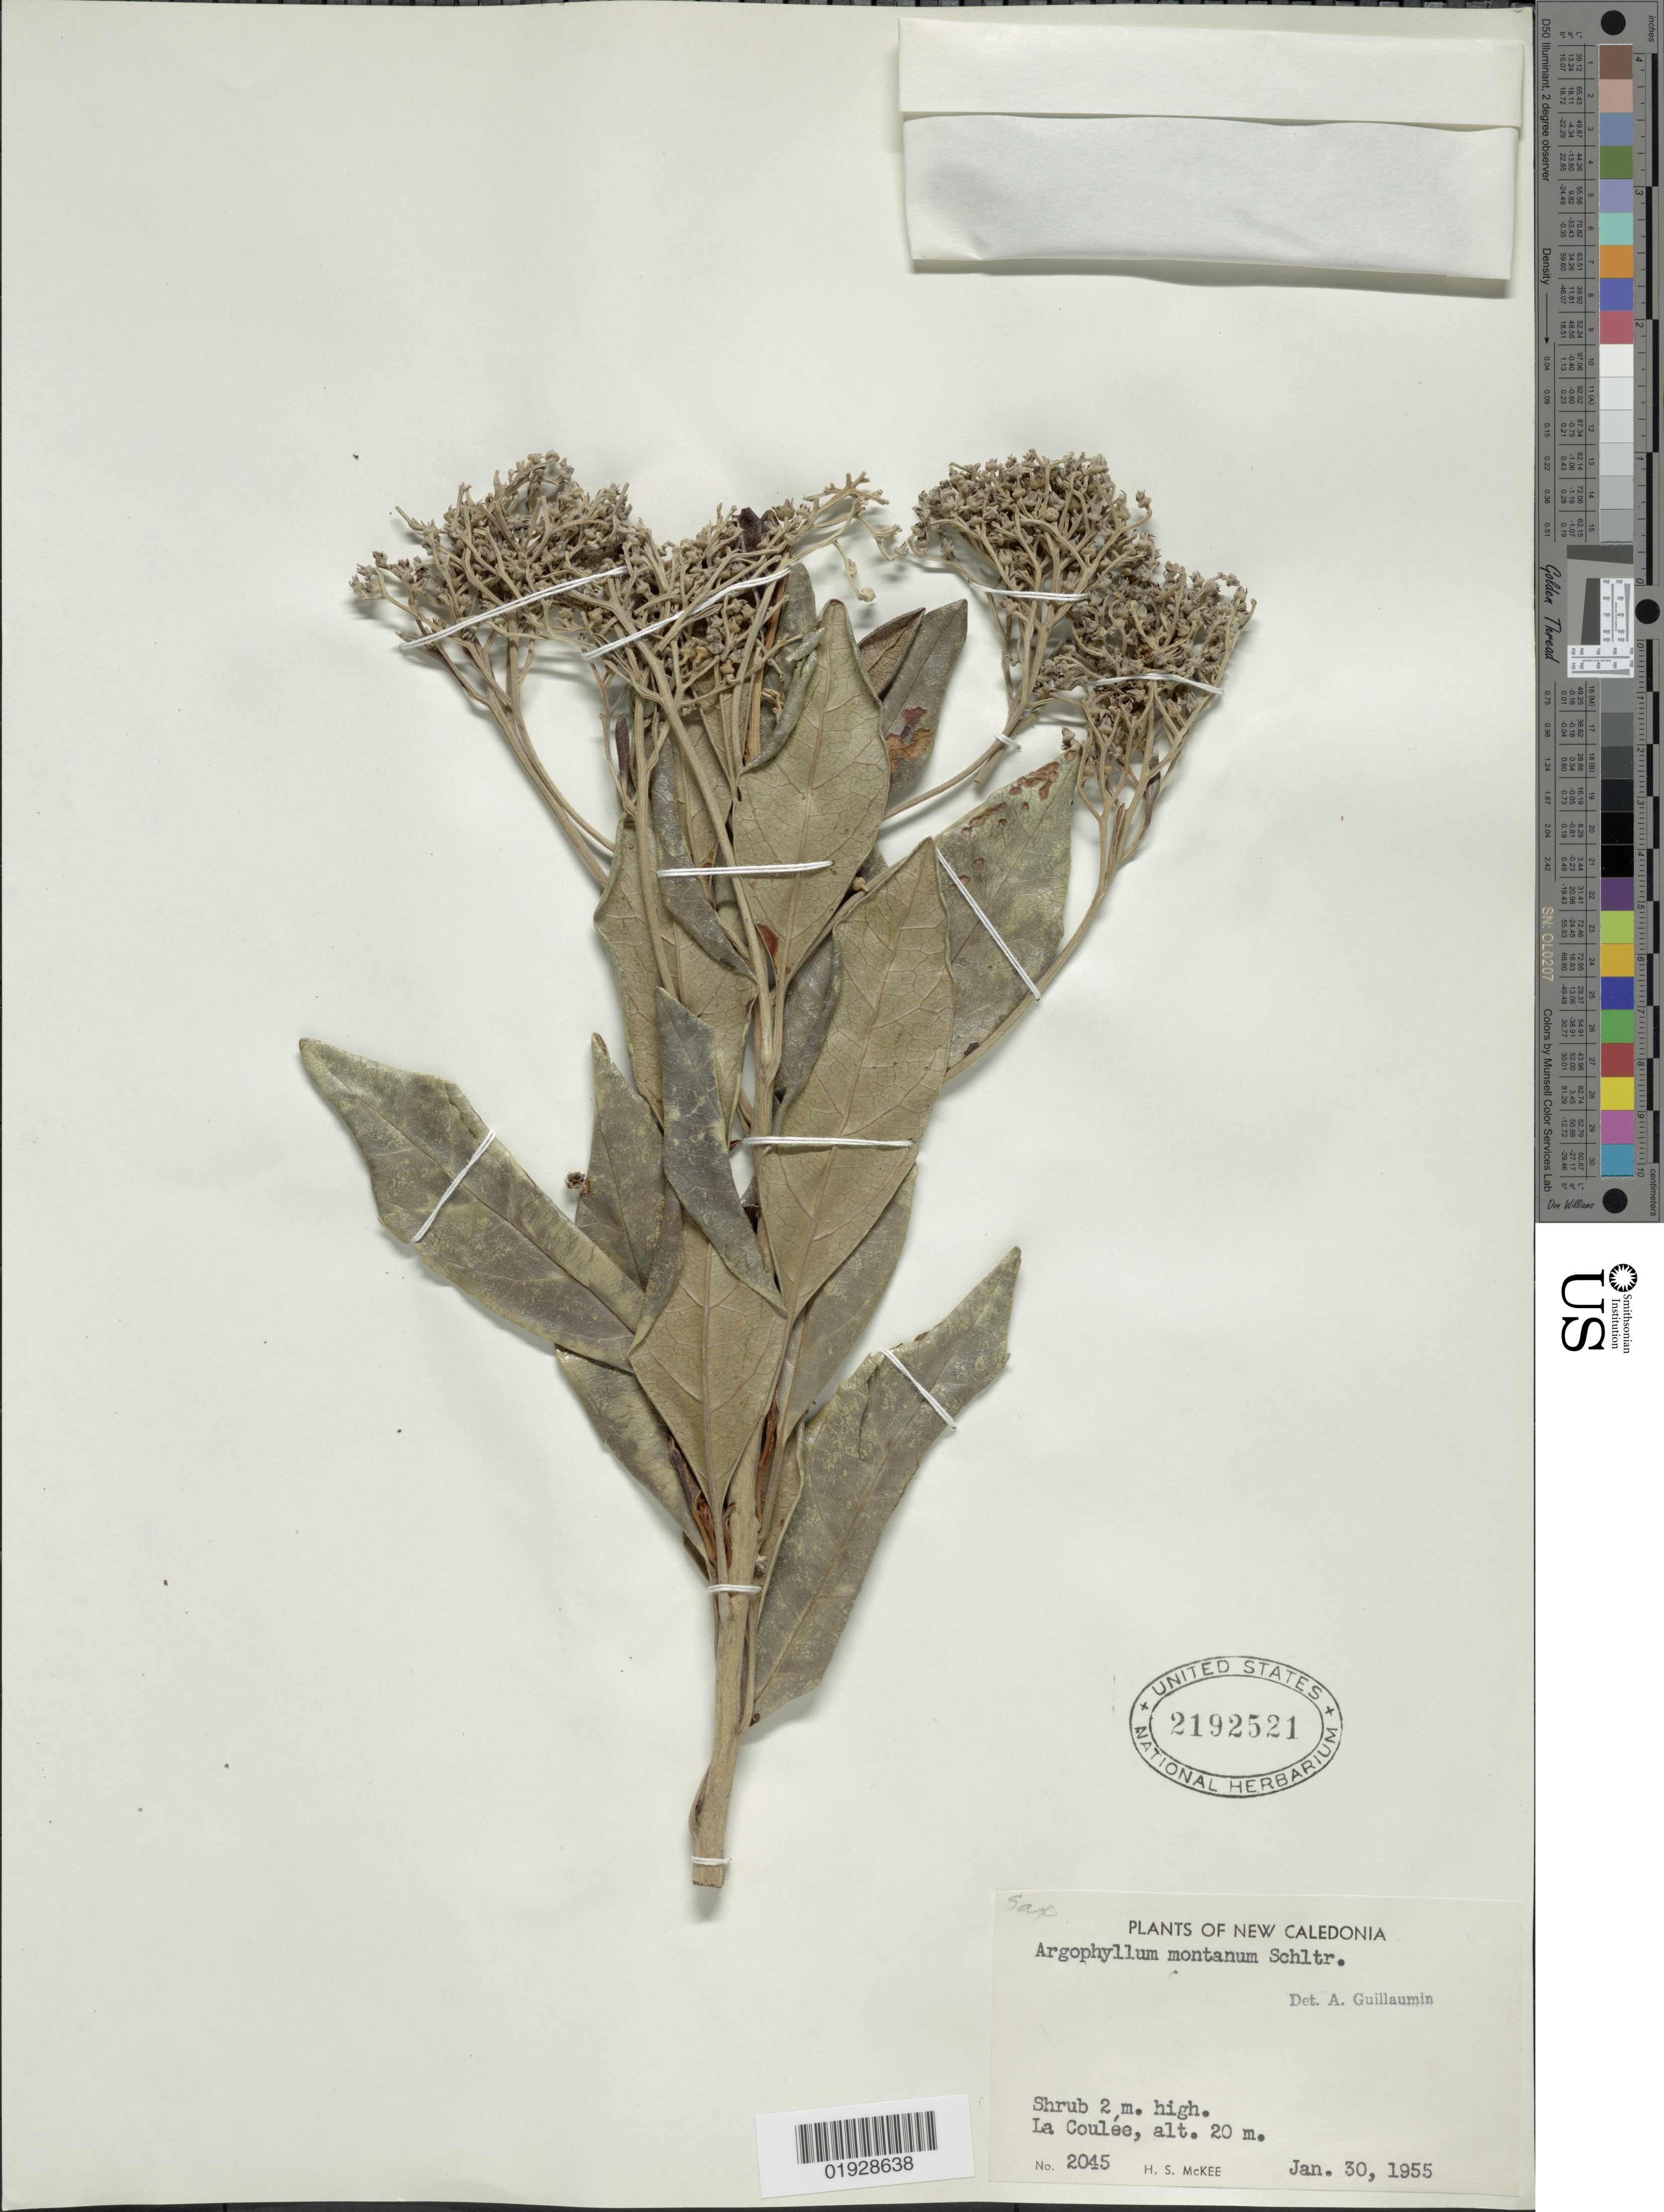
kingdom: Plantae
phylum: Tracheophyta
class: Magnoliopsida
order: Asterales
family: Argophyllaceae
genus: Argophyllum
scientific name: Argophyllum montanum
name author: Schltr.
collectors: H. S. McKee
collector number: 2045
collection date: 1955-01-30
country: New Caledonia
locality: La Coulée.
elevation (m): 20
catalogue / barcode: US 2192521